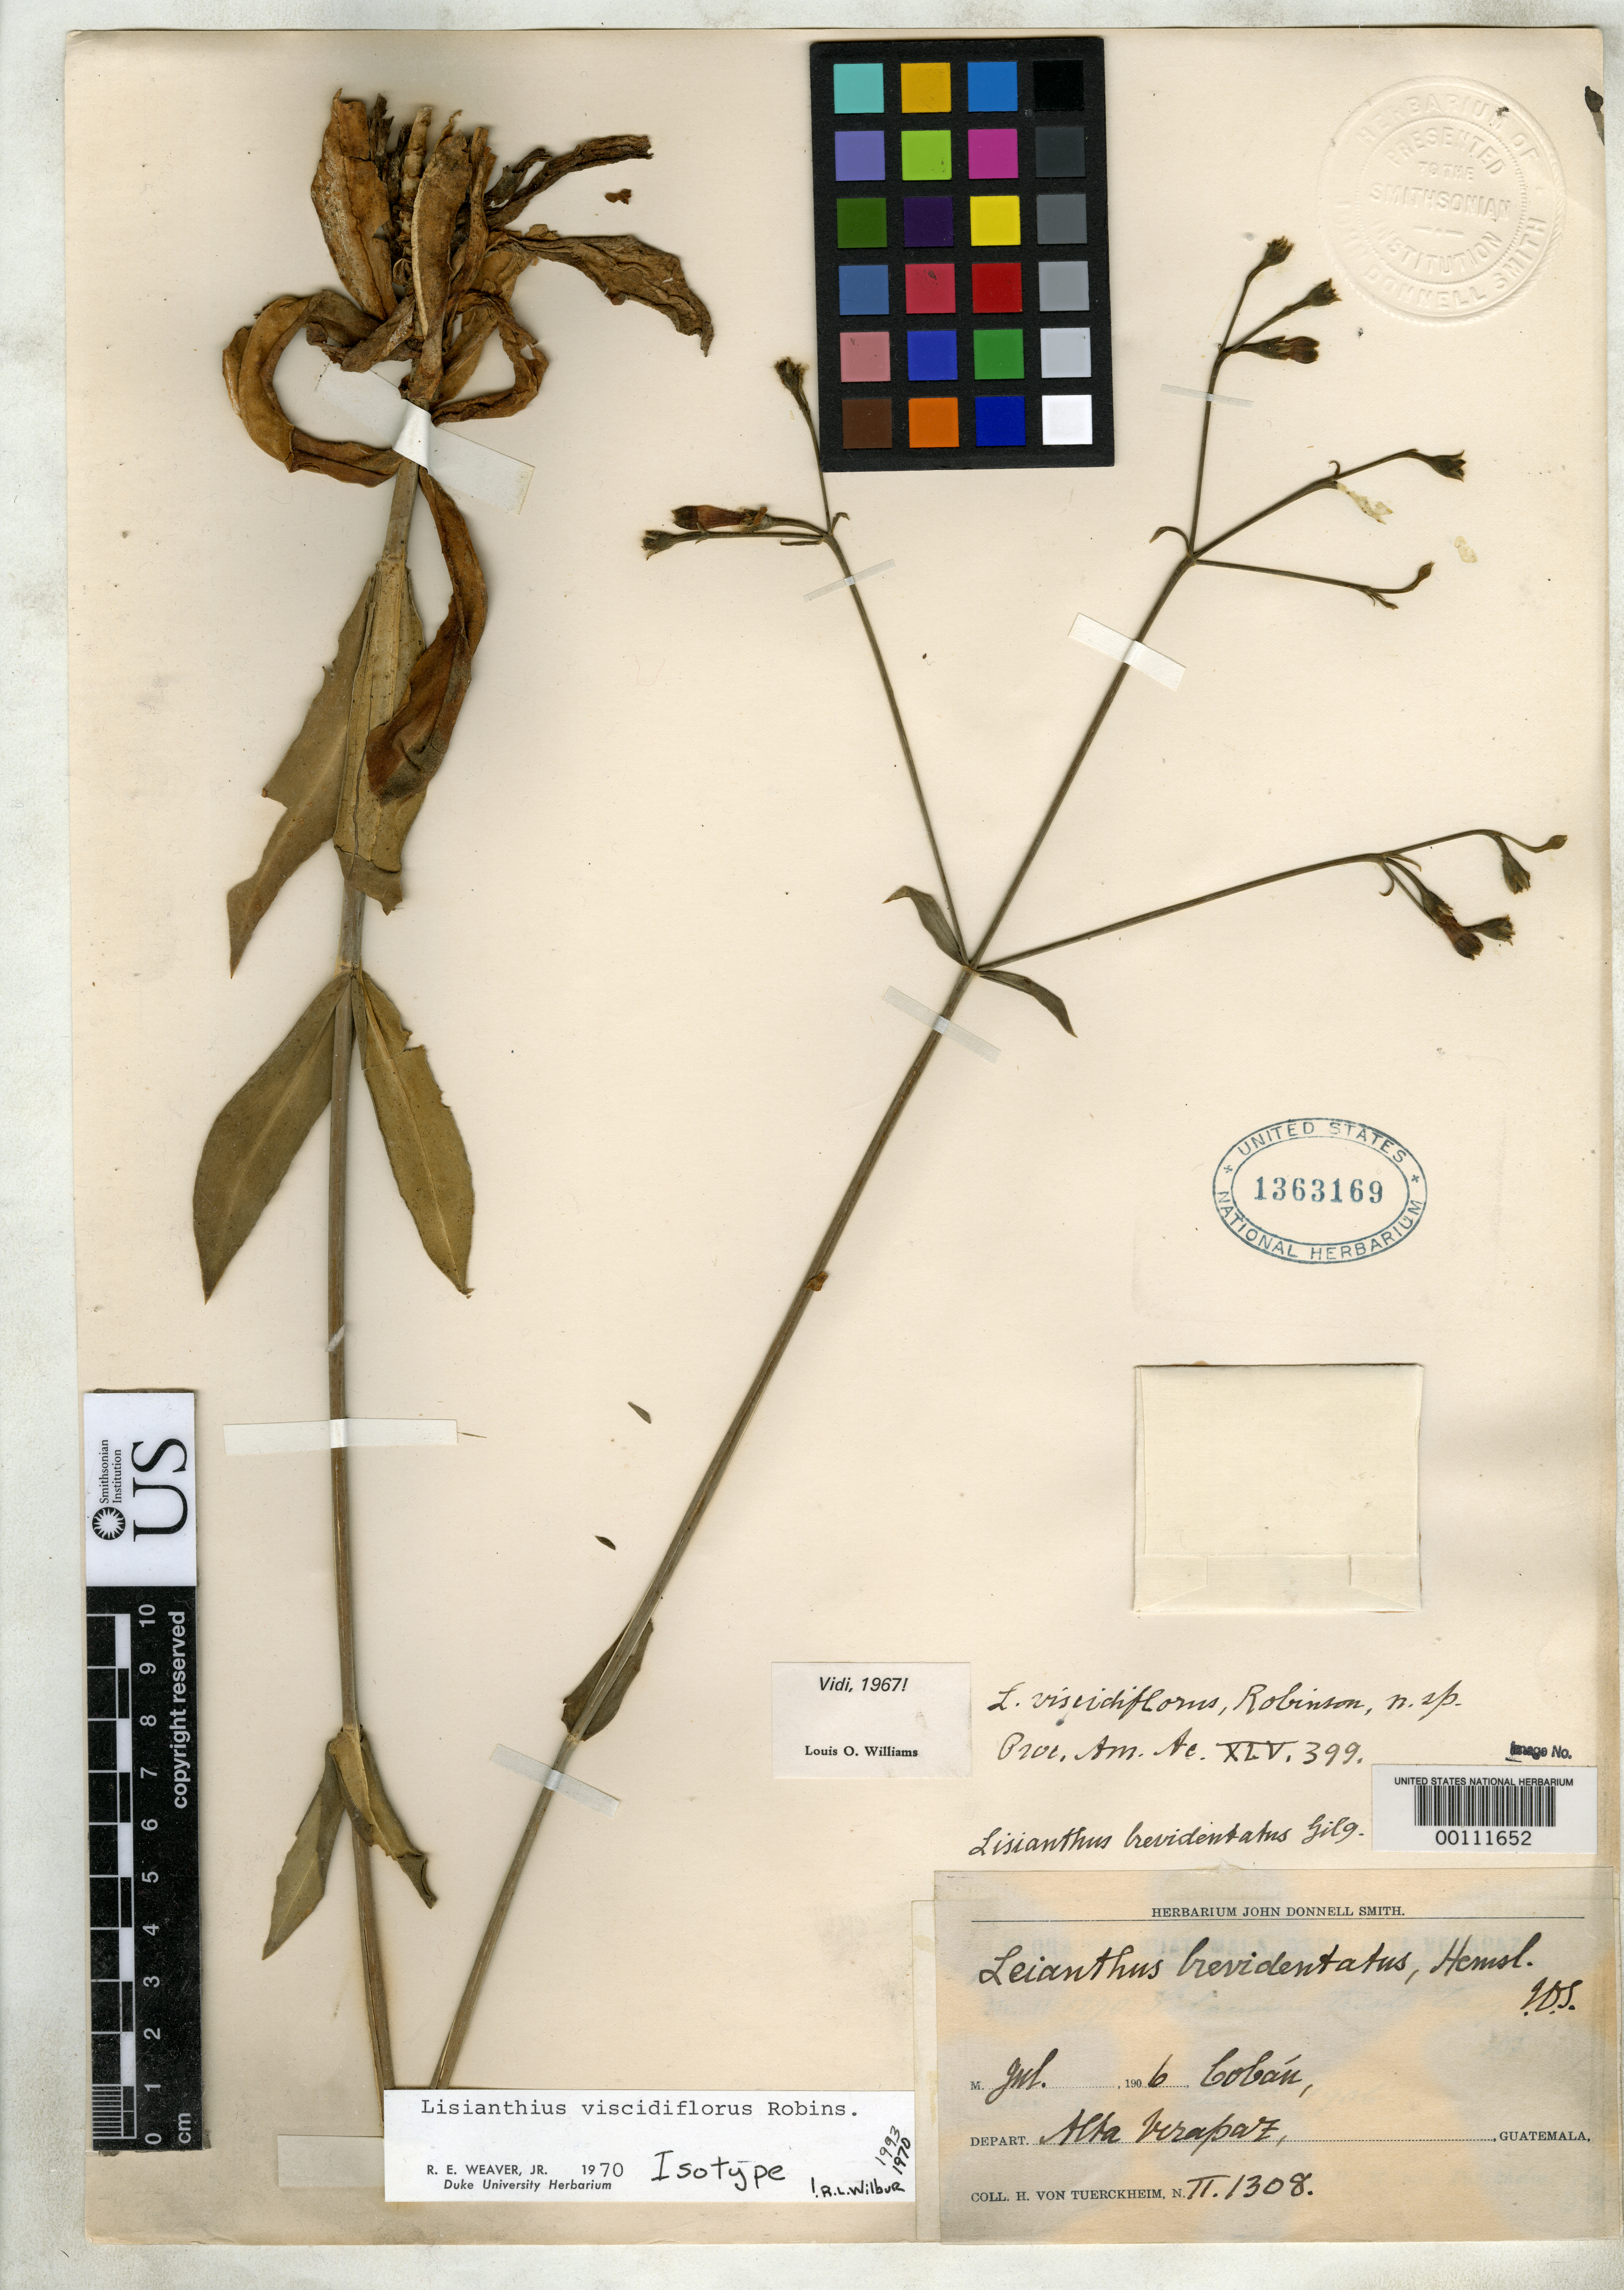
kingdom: Plantae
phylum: Tracheophyta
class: Magnoliopsida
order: Gentianales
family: Gentianaceae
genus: Lisianthius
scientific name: Lisianthius viscidiflorus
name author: B.L. Rob.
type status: Isotype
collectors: H. von Türckheim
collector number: Ii 1308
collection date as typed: Jul 1906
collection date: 1906-07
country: Guatemala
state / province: Alta Verapaz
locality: Cobán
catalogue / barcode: US 1363169